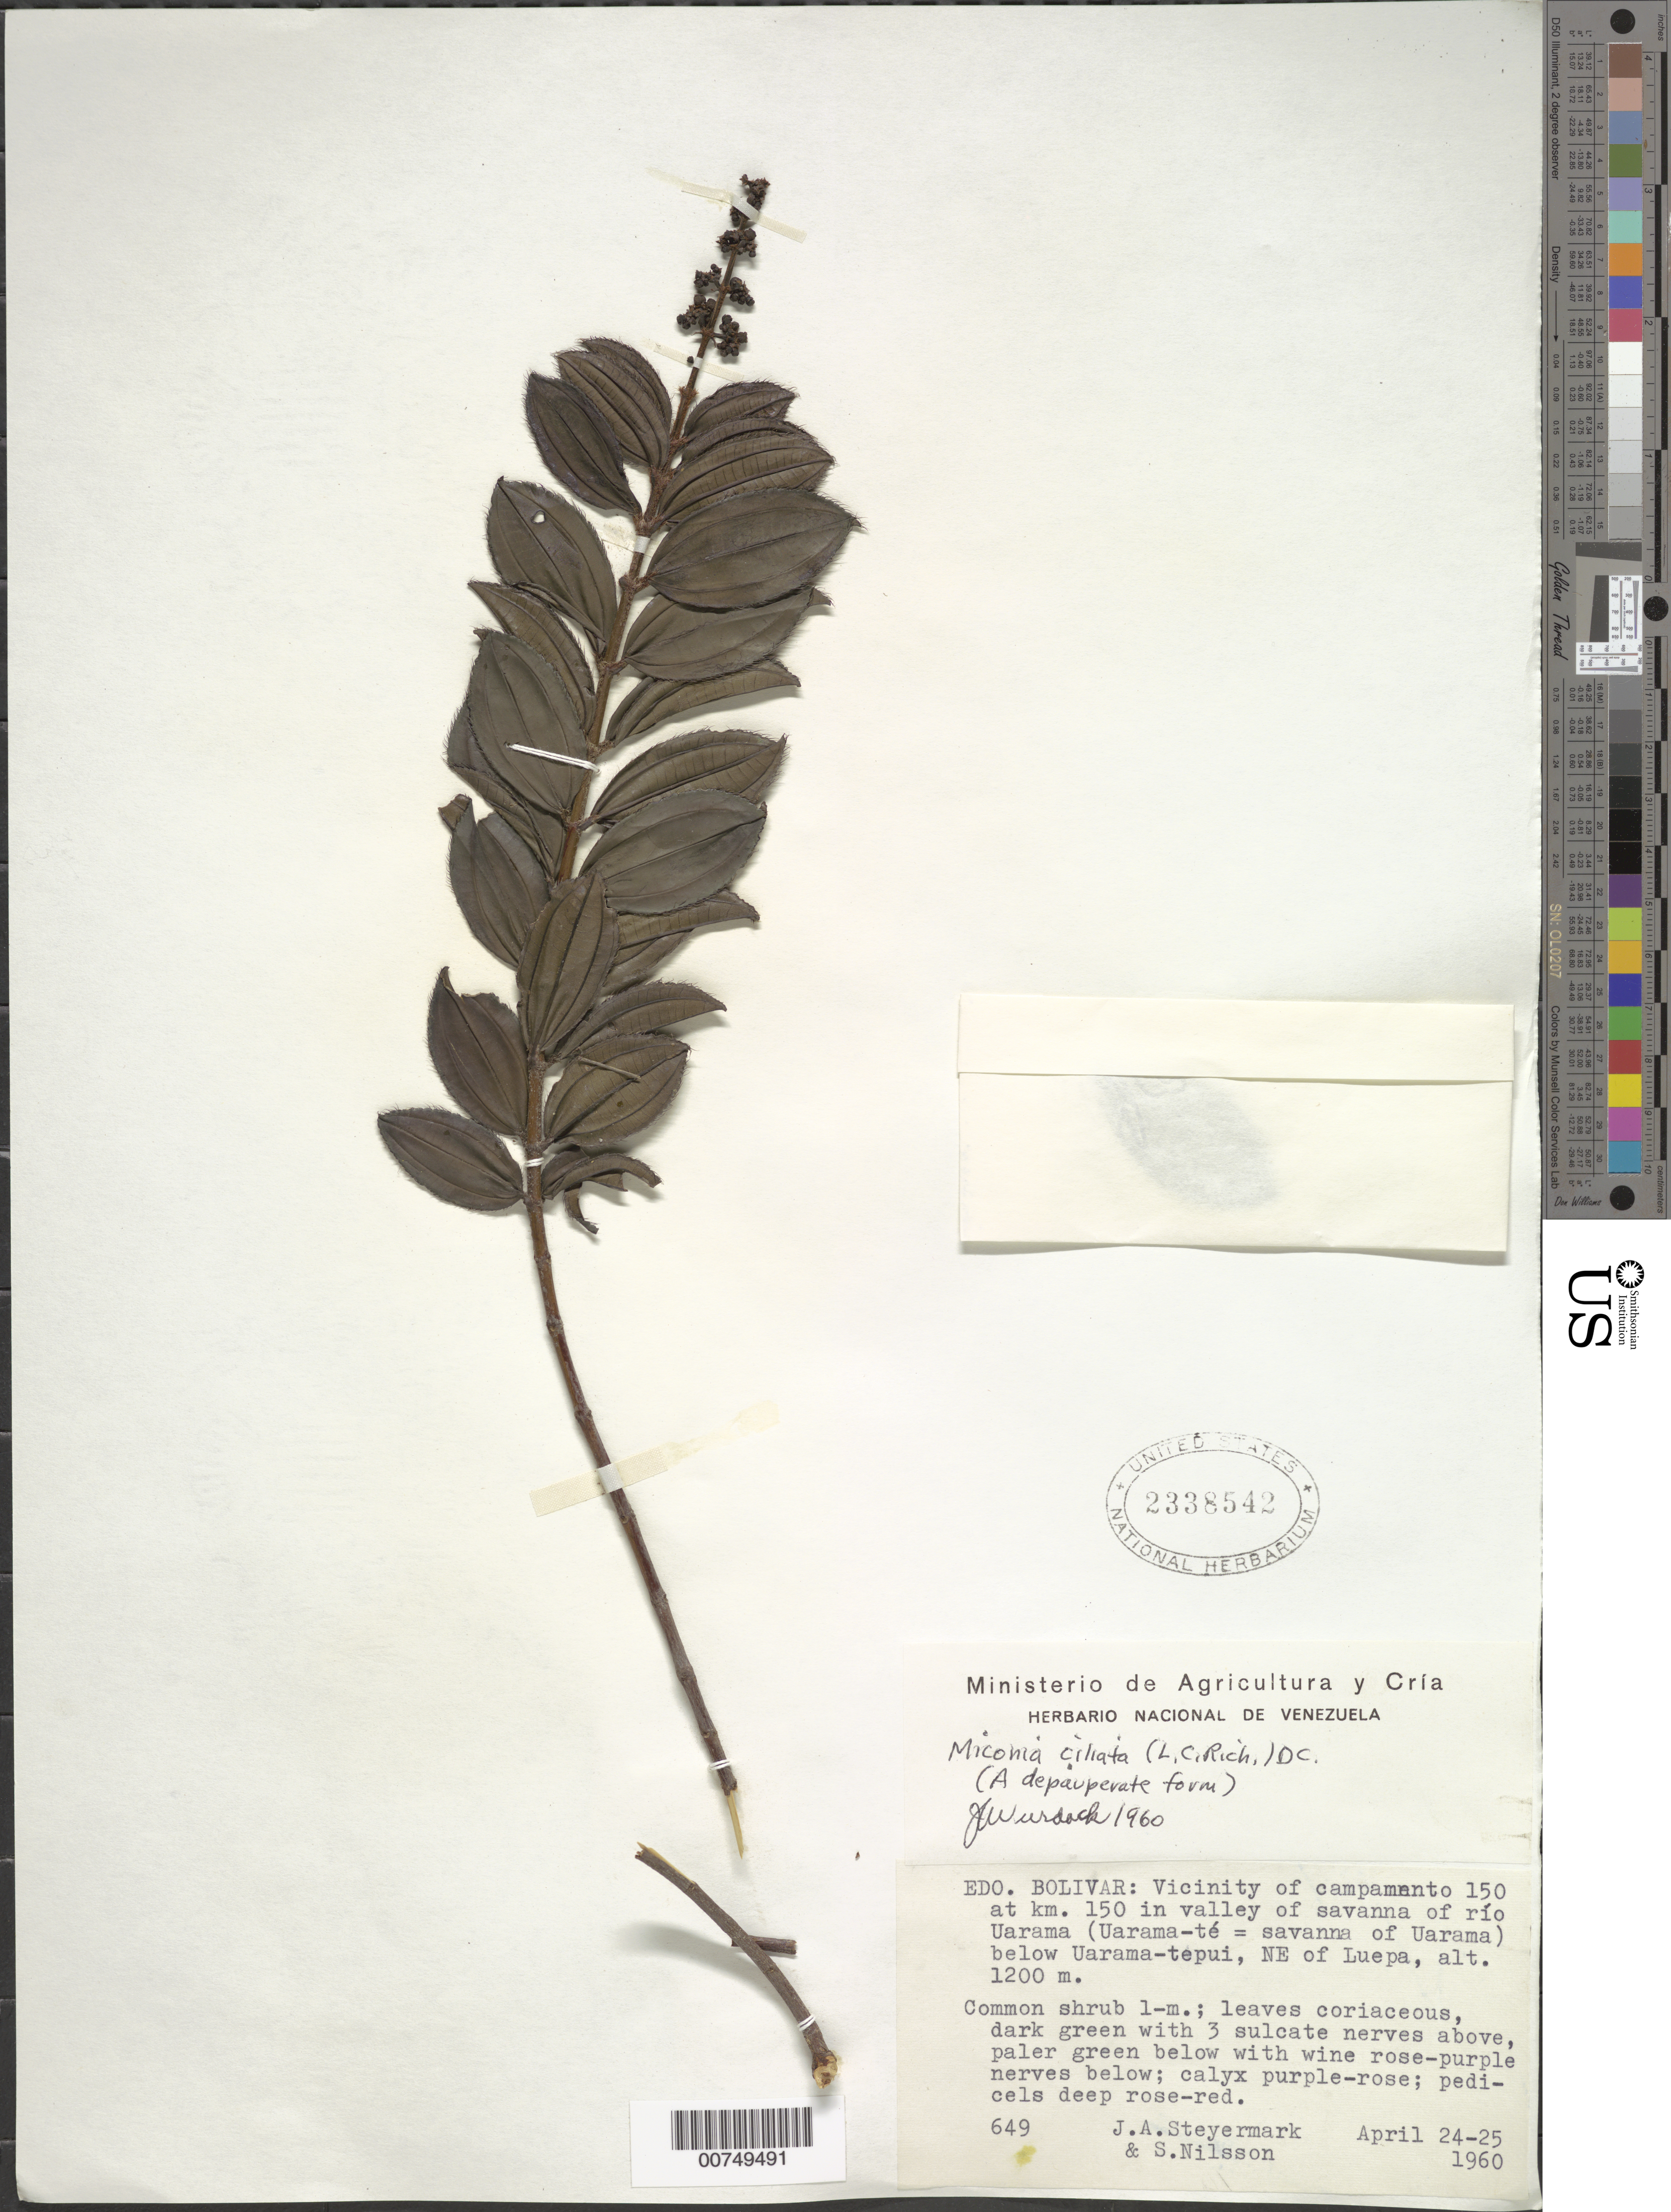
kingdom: Plantae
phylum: Tracheophyta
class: Magnoliopsida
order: Myrtales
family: Melastomataceae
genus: Miconia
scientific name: Miconia ciliata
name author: (Rich.) DC.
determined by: Wurdack, John J., (US), US (UNITED STATES)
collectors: J. Steyermark & S. Nilsson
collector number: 60 649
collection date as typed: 24-Apr-60 to 25-Apr-60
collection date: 1960-04-24/1960-04-25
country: Venezuela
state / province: Bolívar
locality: Río Uarama, below Uarama-tepuí, NE of Luepa, vic. of road campamento 150 at km 150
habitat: Savanna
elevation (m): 1200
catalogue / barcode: US 2338542